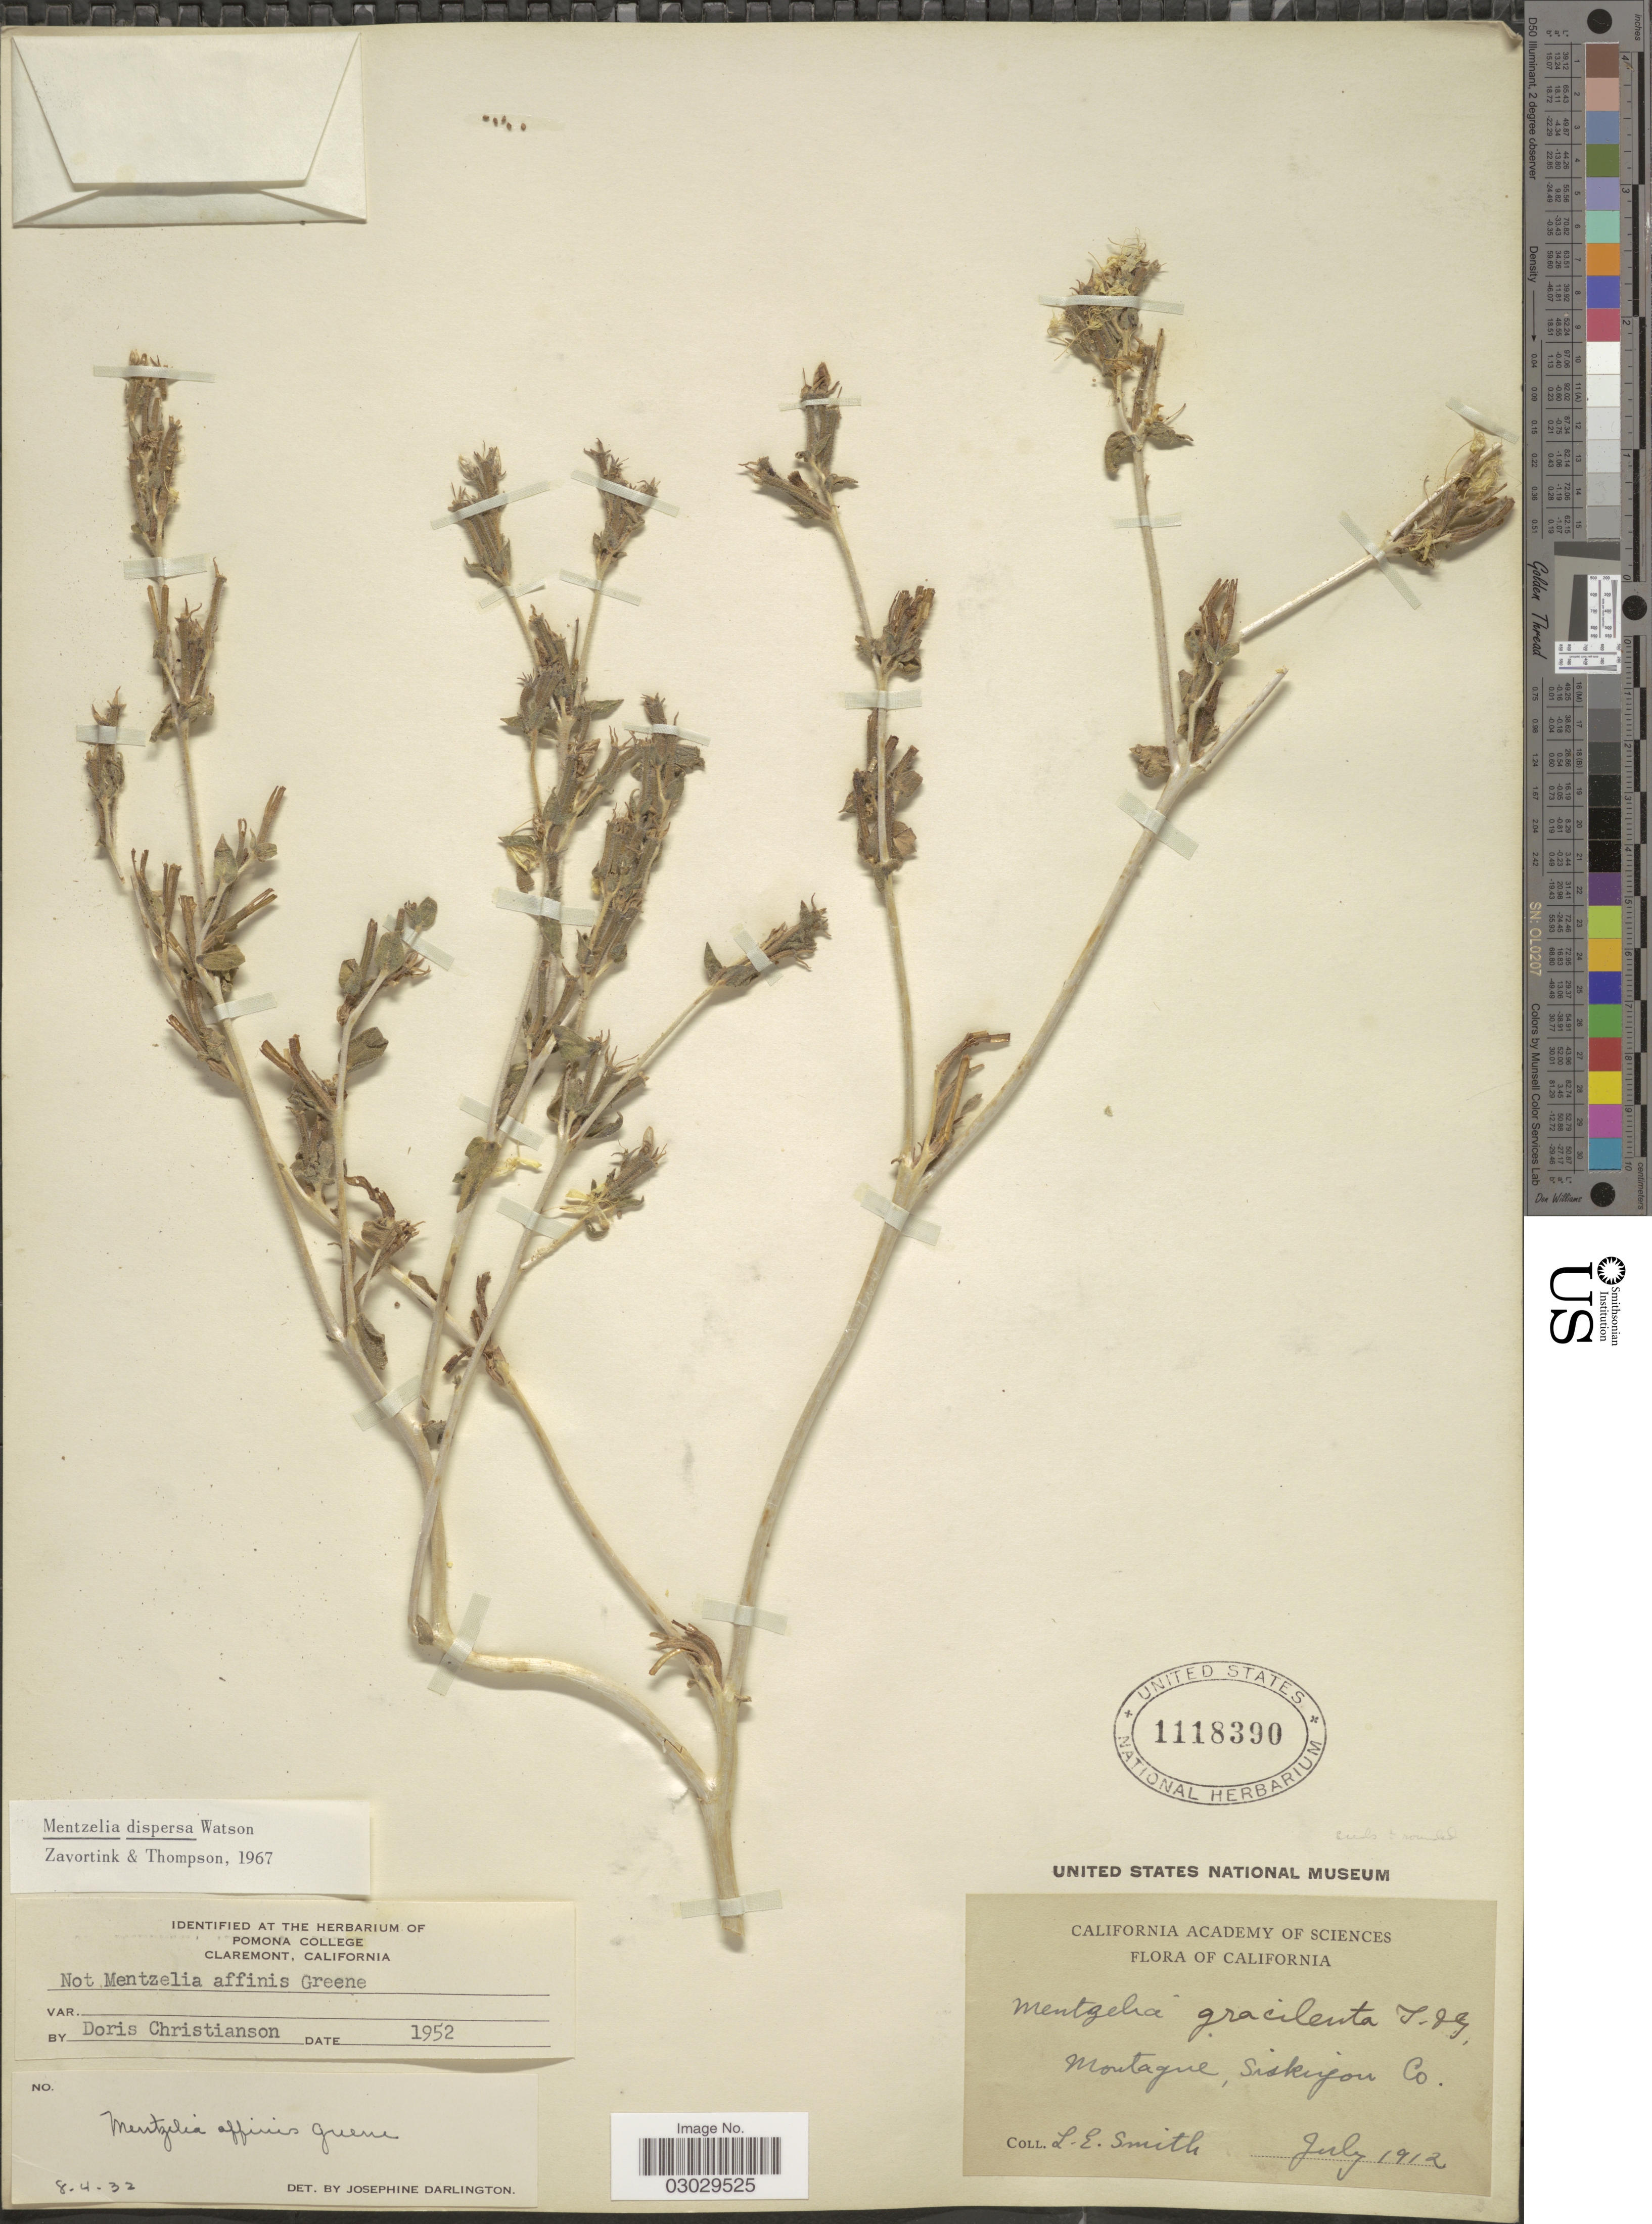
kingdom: Plantae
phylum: Tracheophyta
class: Magnoliopsida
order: Cornales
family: Loasaceae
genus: Mentzelia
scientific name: Mentzelia dispersa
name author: S. Watson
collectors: L. E. Smith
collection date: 1912-07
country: United States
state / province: California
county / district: Siskiyou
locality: Montagne, Siskiyou Co.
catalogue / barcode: US 1118390